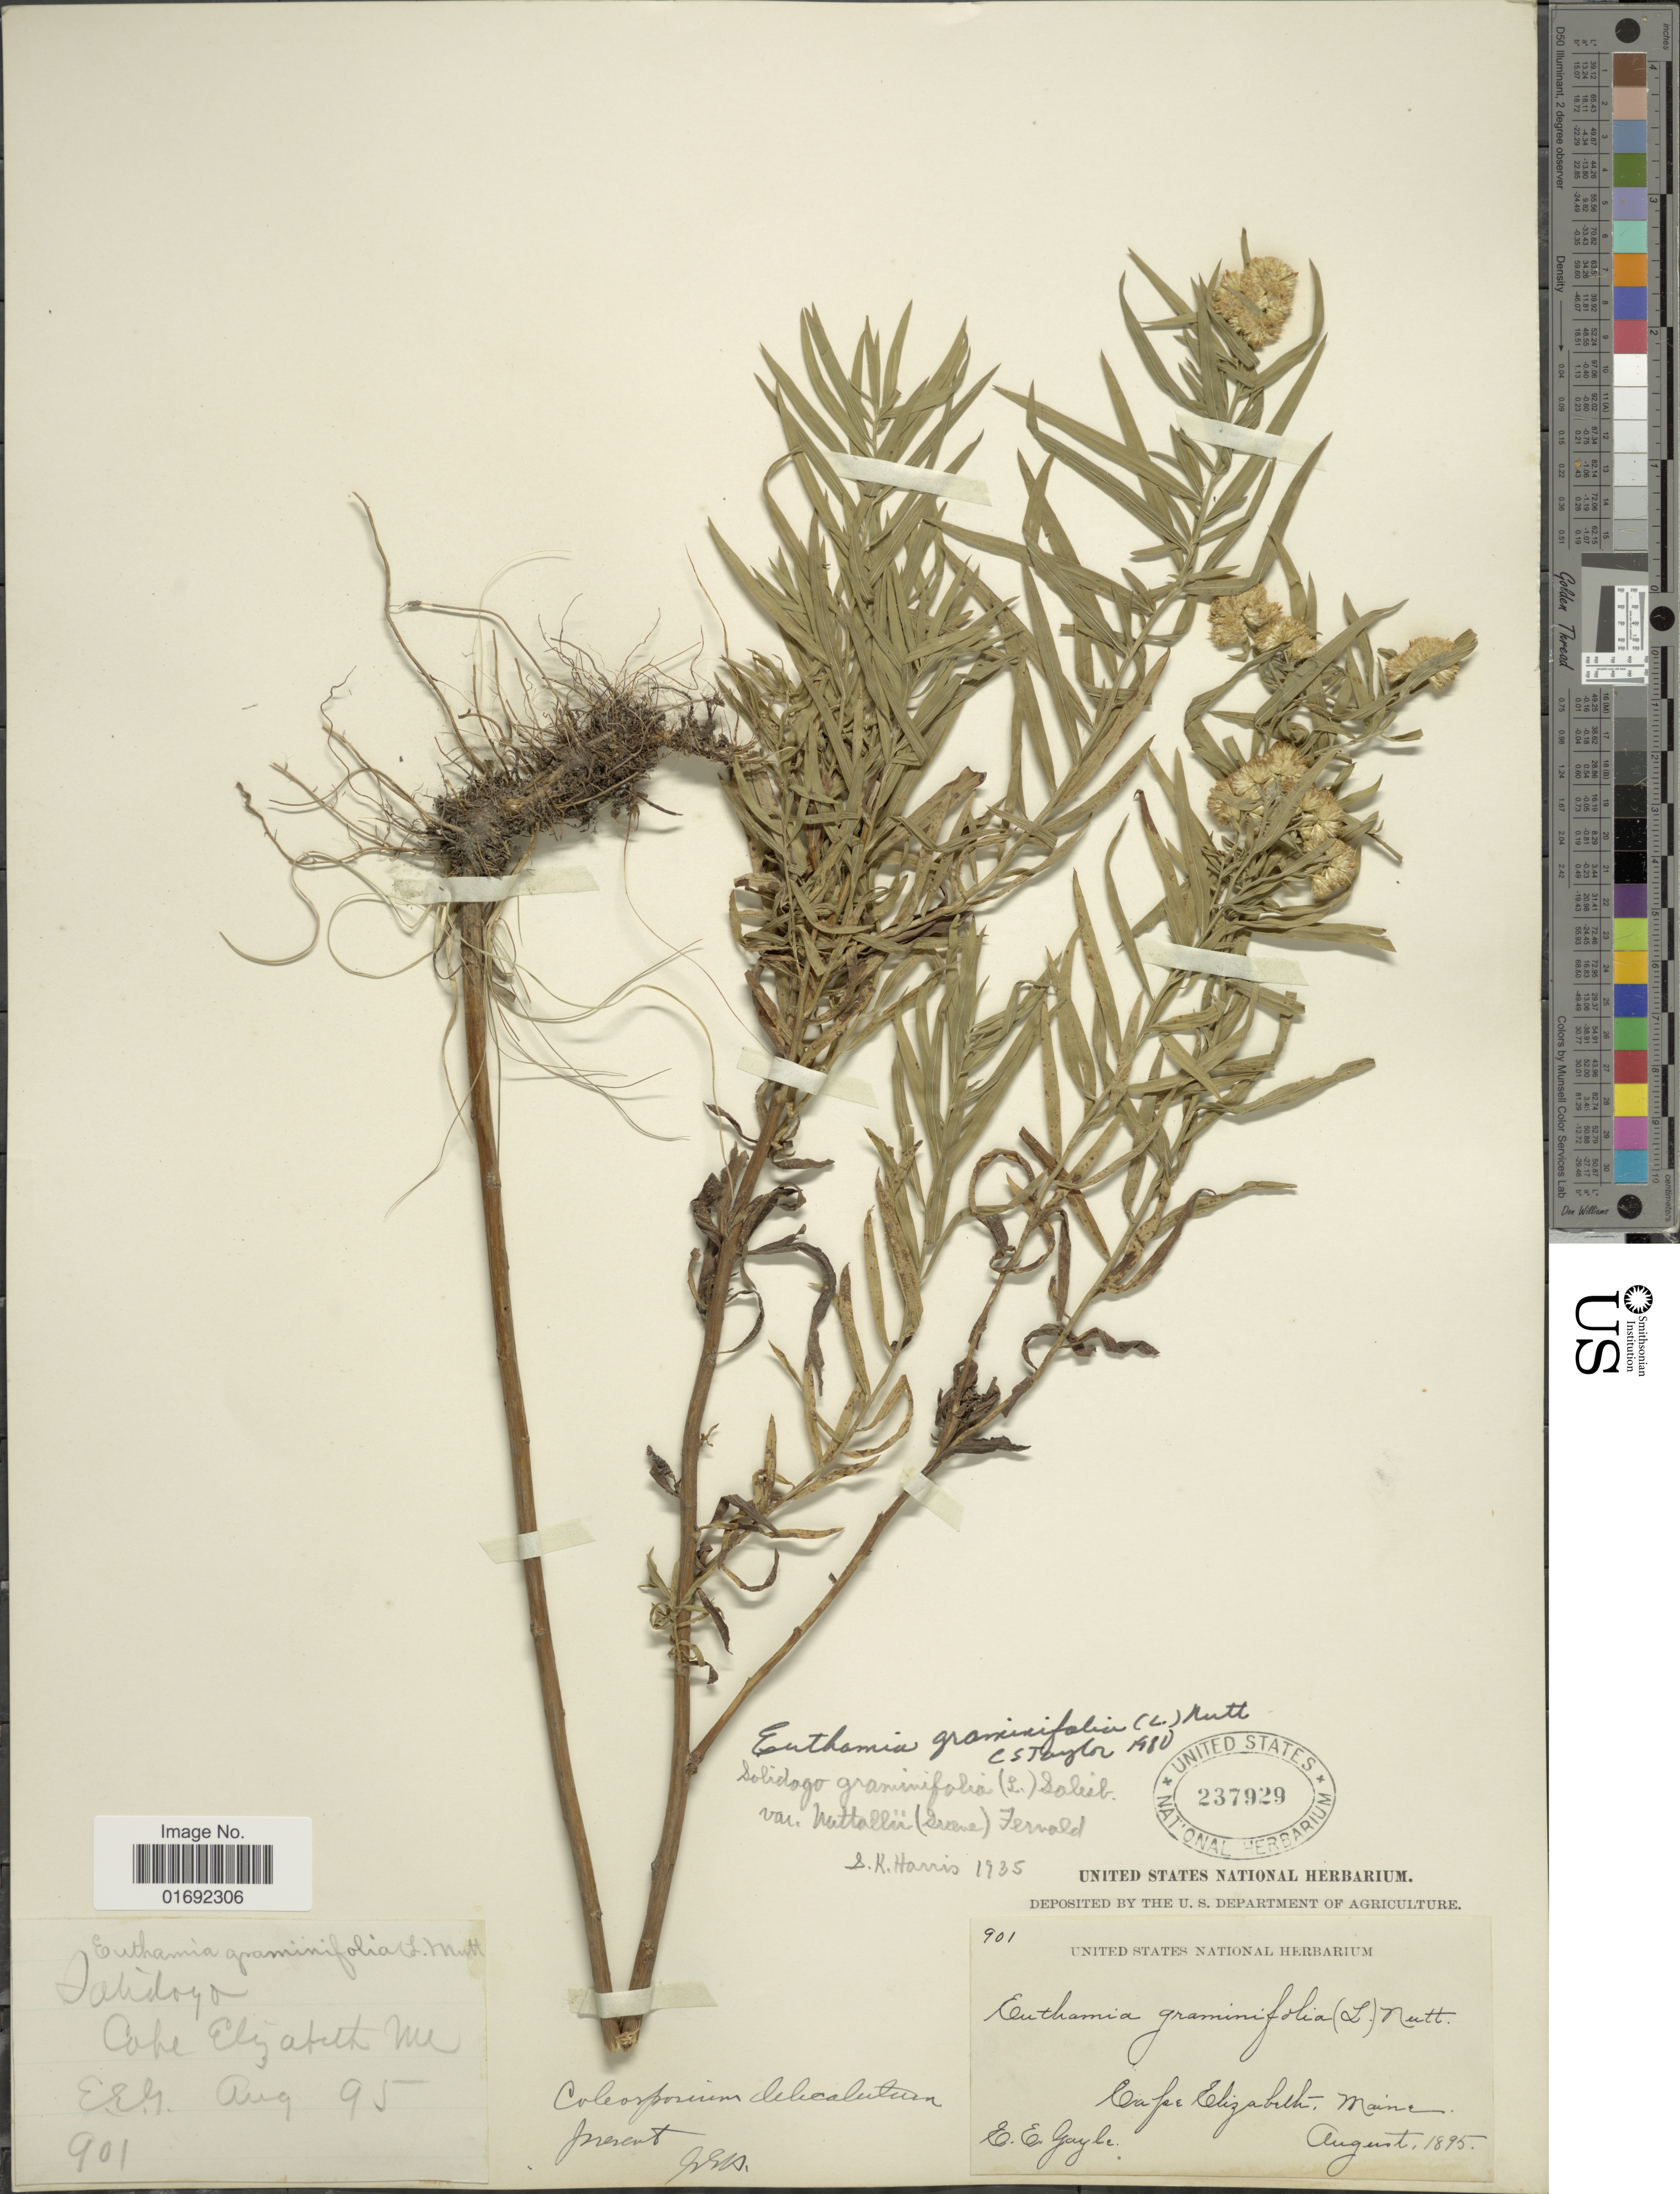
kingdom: Plantae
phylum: Tracheophyta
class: Magnoliopsida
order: Asterales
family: Asteraceae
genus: Euthamia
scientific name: Euthamia graminifolia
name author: (L.) Nutt.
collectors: E. Gayle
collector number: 901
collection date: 1895-08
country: United States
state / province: Maine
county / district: Cumberland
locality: Cape Elizabeth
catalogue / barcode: US 237929